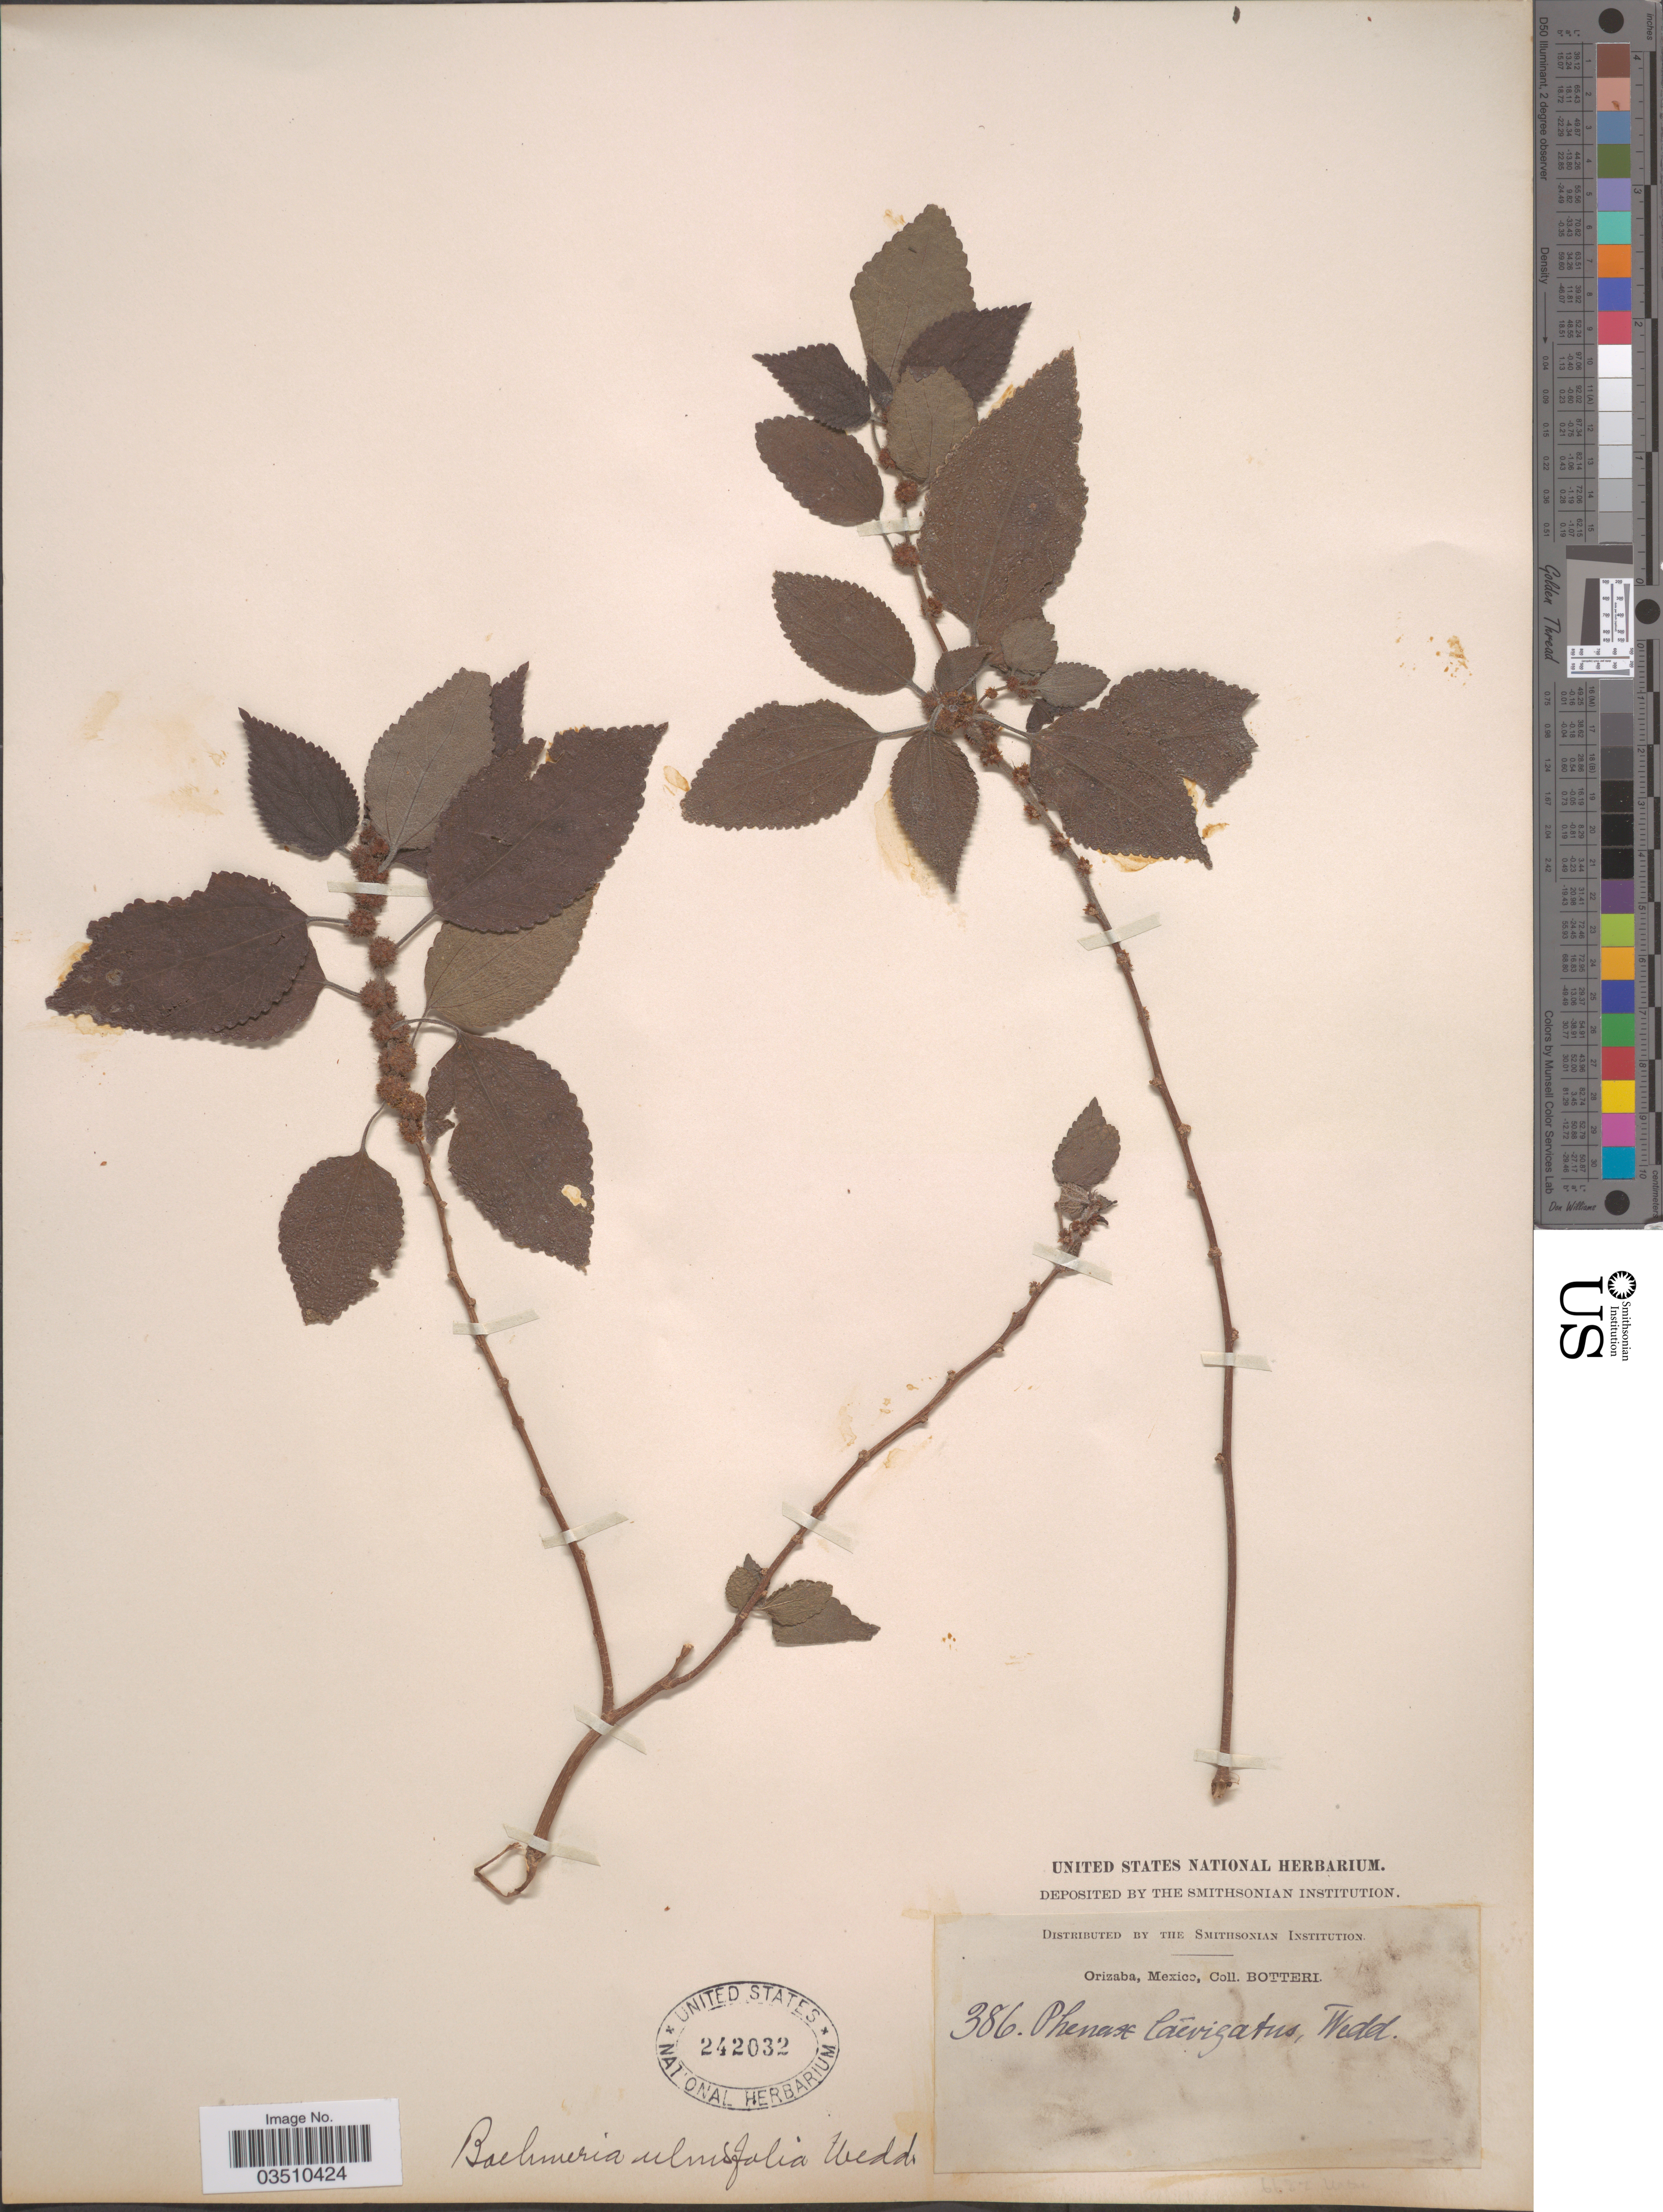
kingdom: Plantae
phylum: Tracheophyta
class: Magnoliopsida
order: Rosales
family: Urticaceae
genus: Phenax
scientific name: Phenax rugosus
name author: (Poir.) Wedd.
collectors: -. Botteri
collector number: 386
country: Mexico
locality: Orizaba.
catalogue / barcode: US 242032